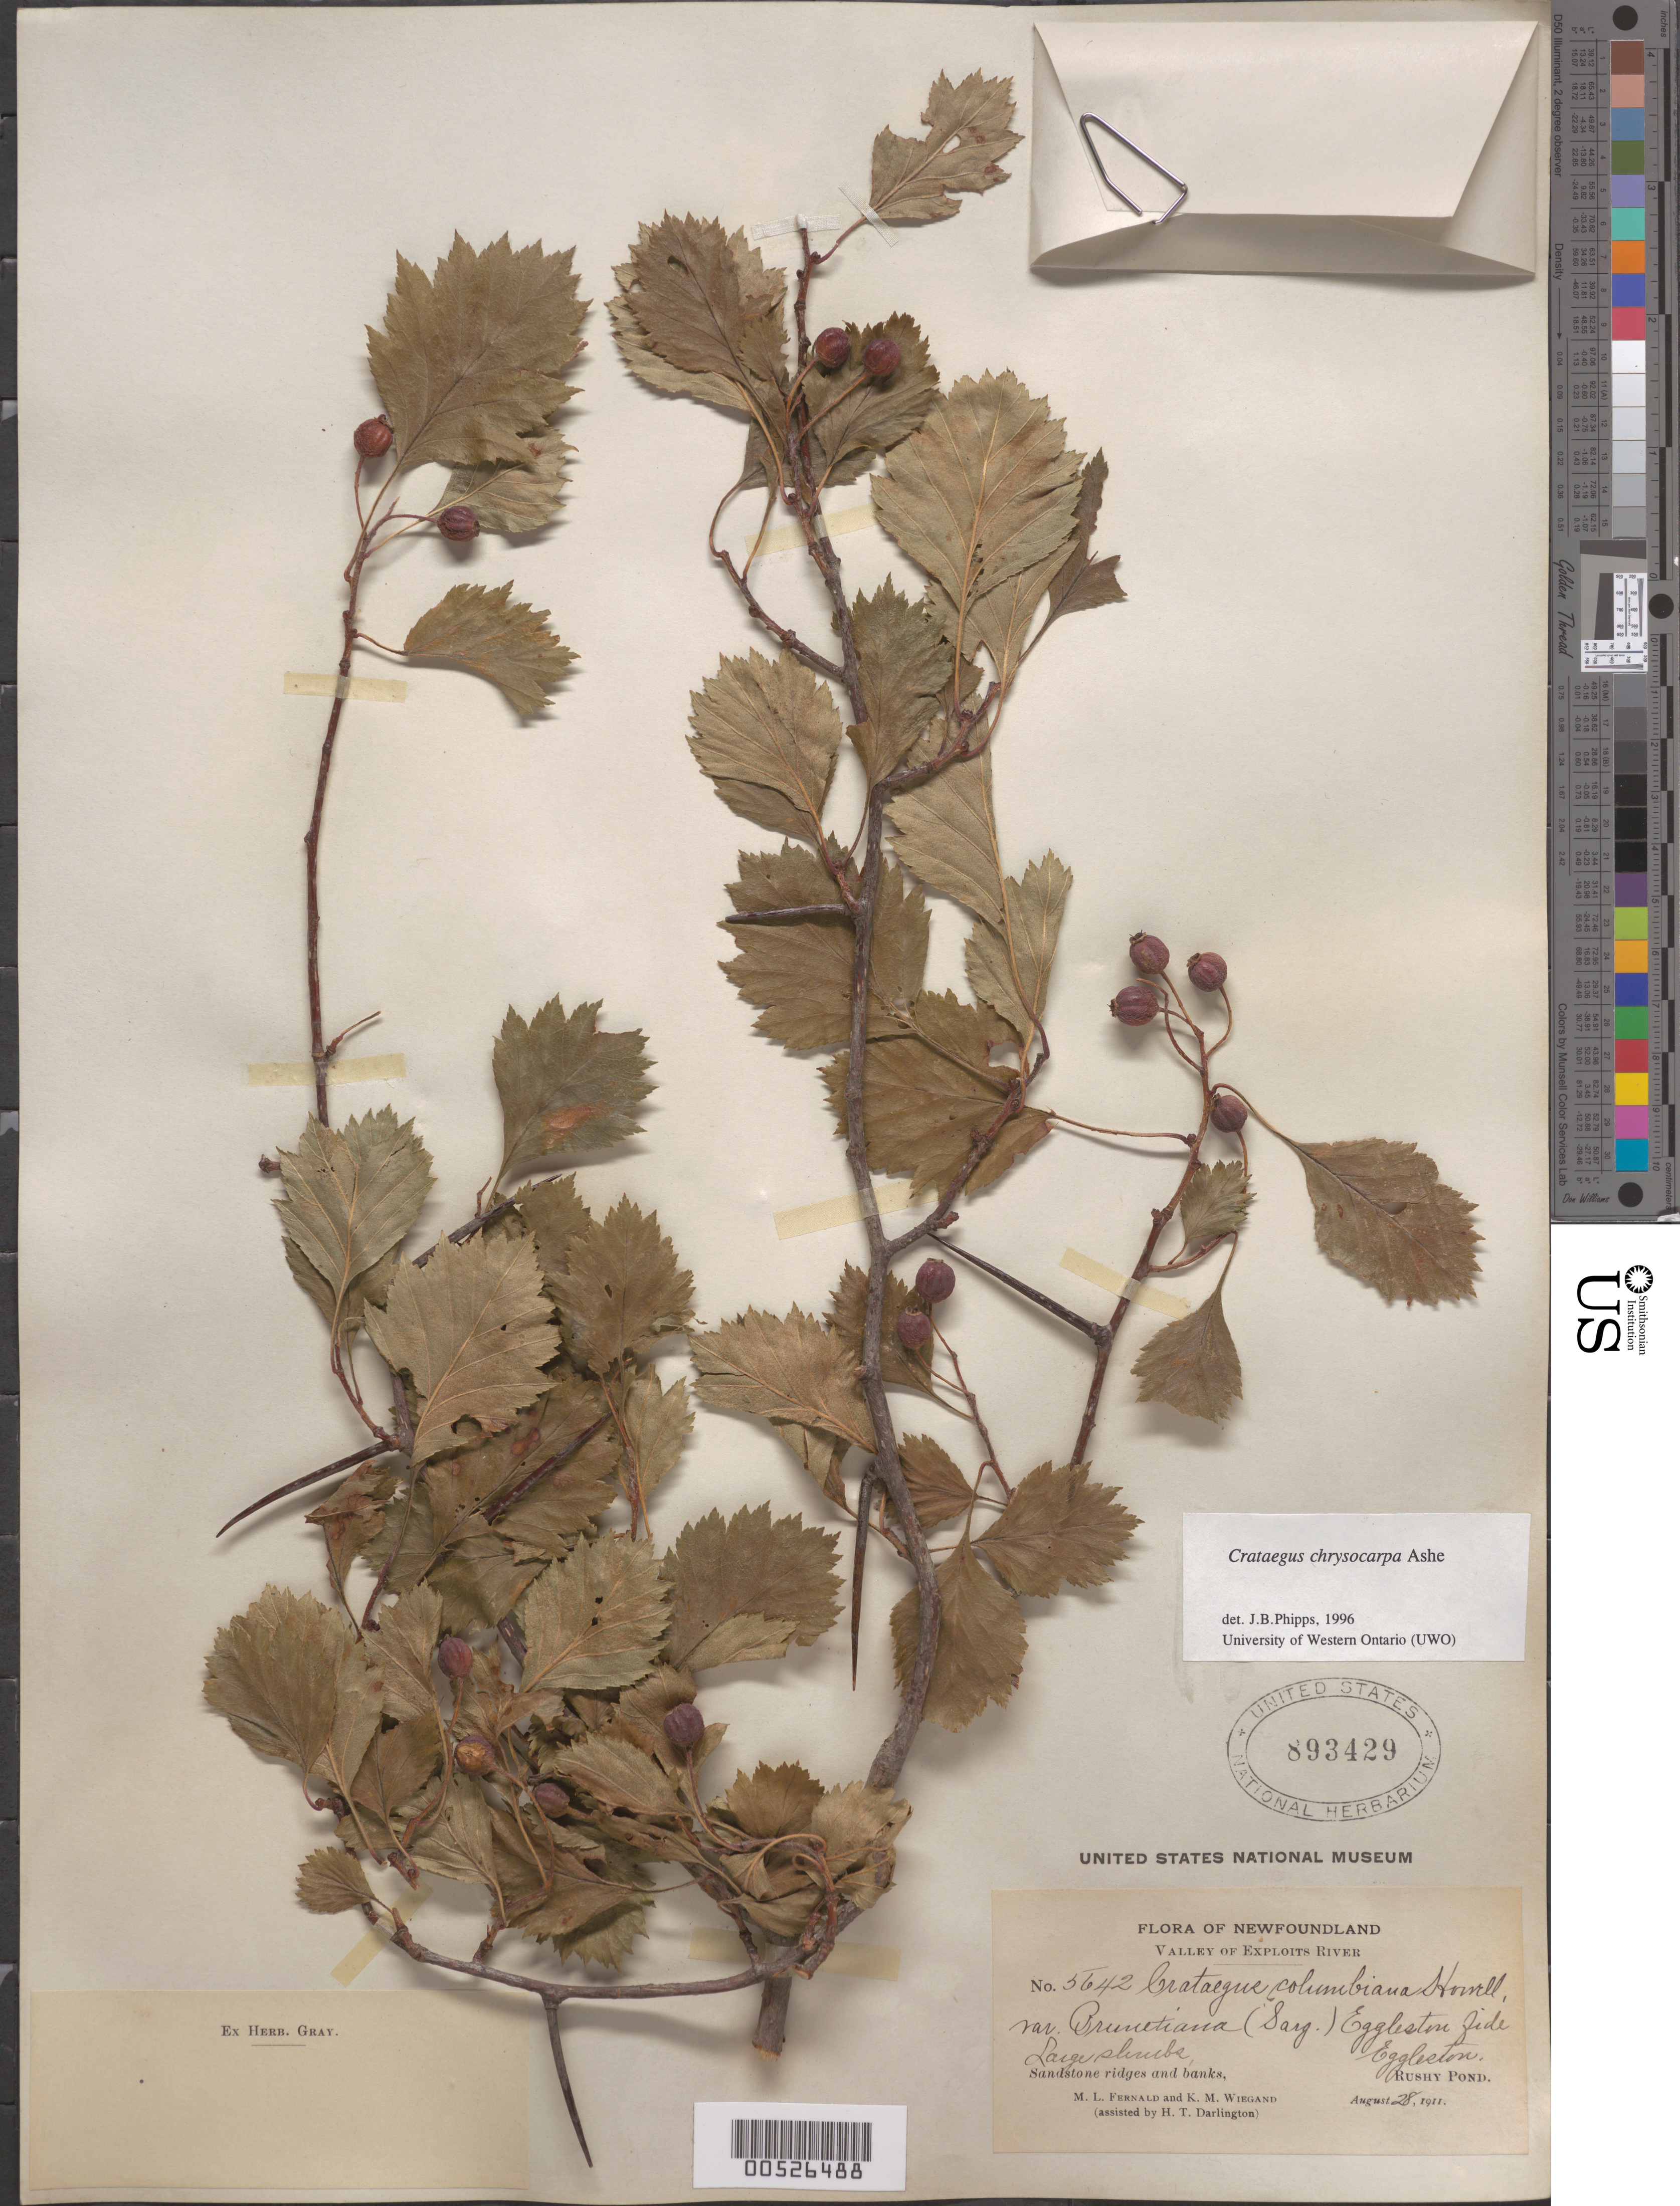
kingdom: Plantae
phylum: Tracheophyta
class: Magnoliopsida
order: Rosales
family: Rosaceae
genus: Crataegus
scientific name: Crataegus chrysocarpa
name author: Ashe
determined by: Phipps, James B., (UWO), University of Western Ontario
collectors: M. L. Fernald, K. M. Wiegand & H. Darlington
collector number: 5642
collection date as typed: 28 Aug 1911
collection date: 1911-08-28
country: Canada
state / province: Newfoundland and Labrador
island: Newfoundland Island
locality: Rushy Pond. Valley of Exploits River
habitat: Sandstone ridges and banks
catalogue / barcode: US 893429